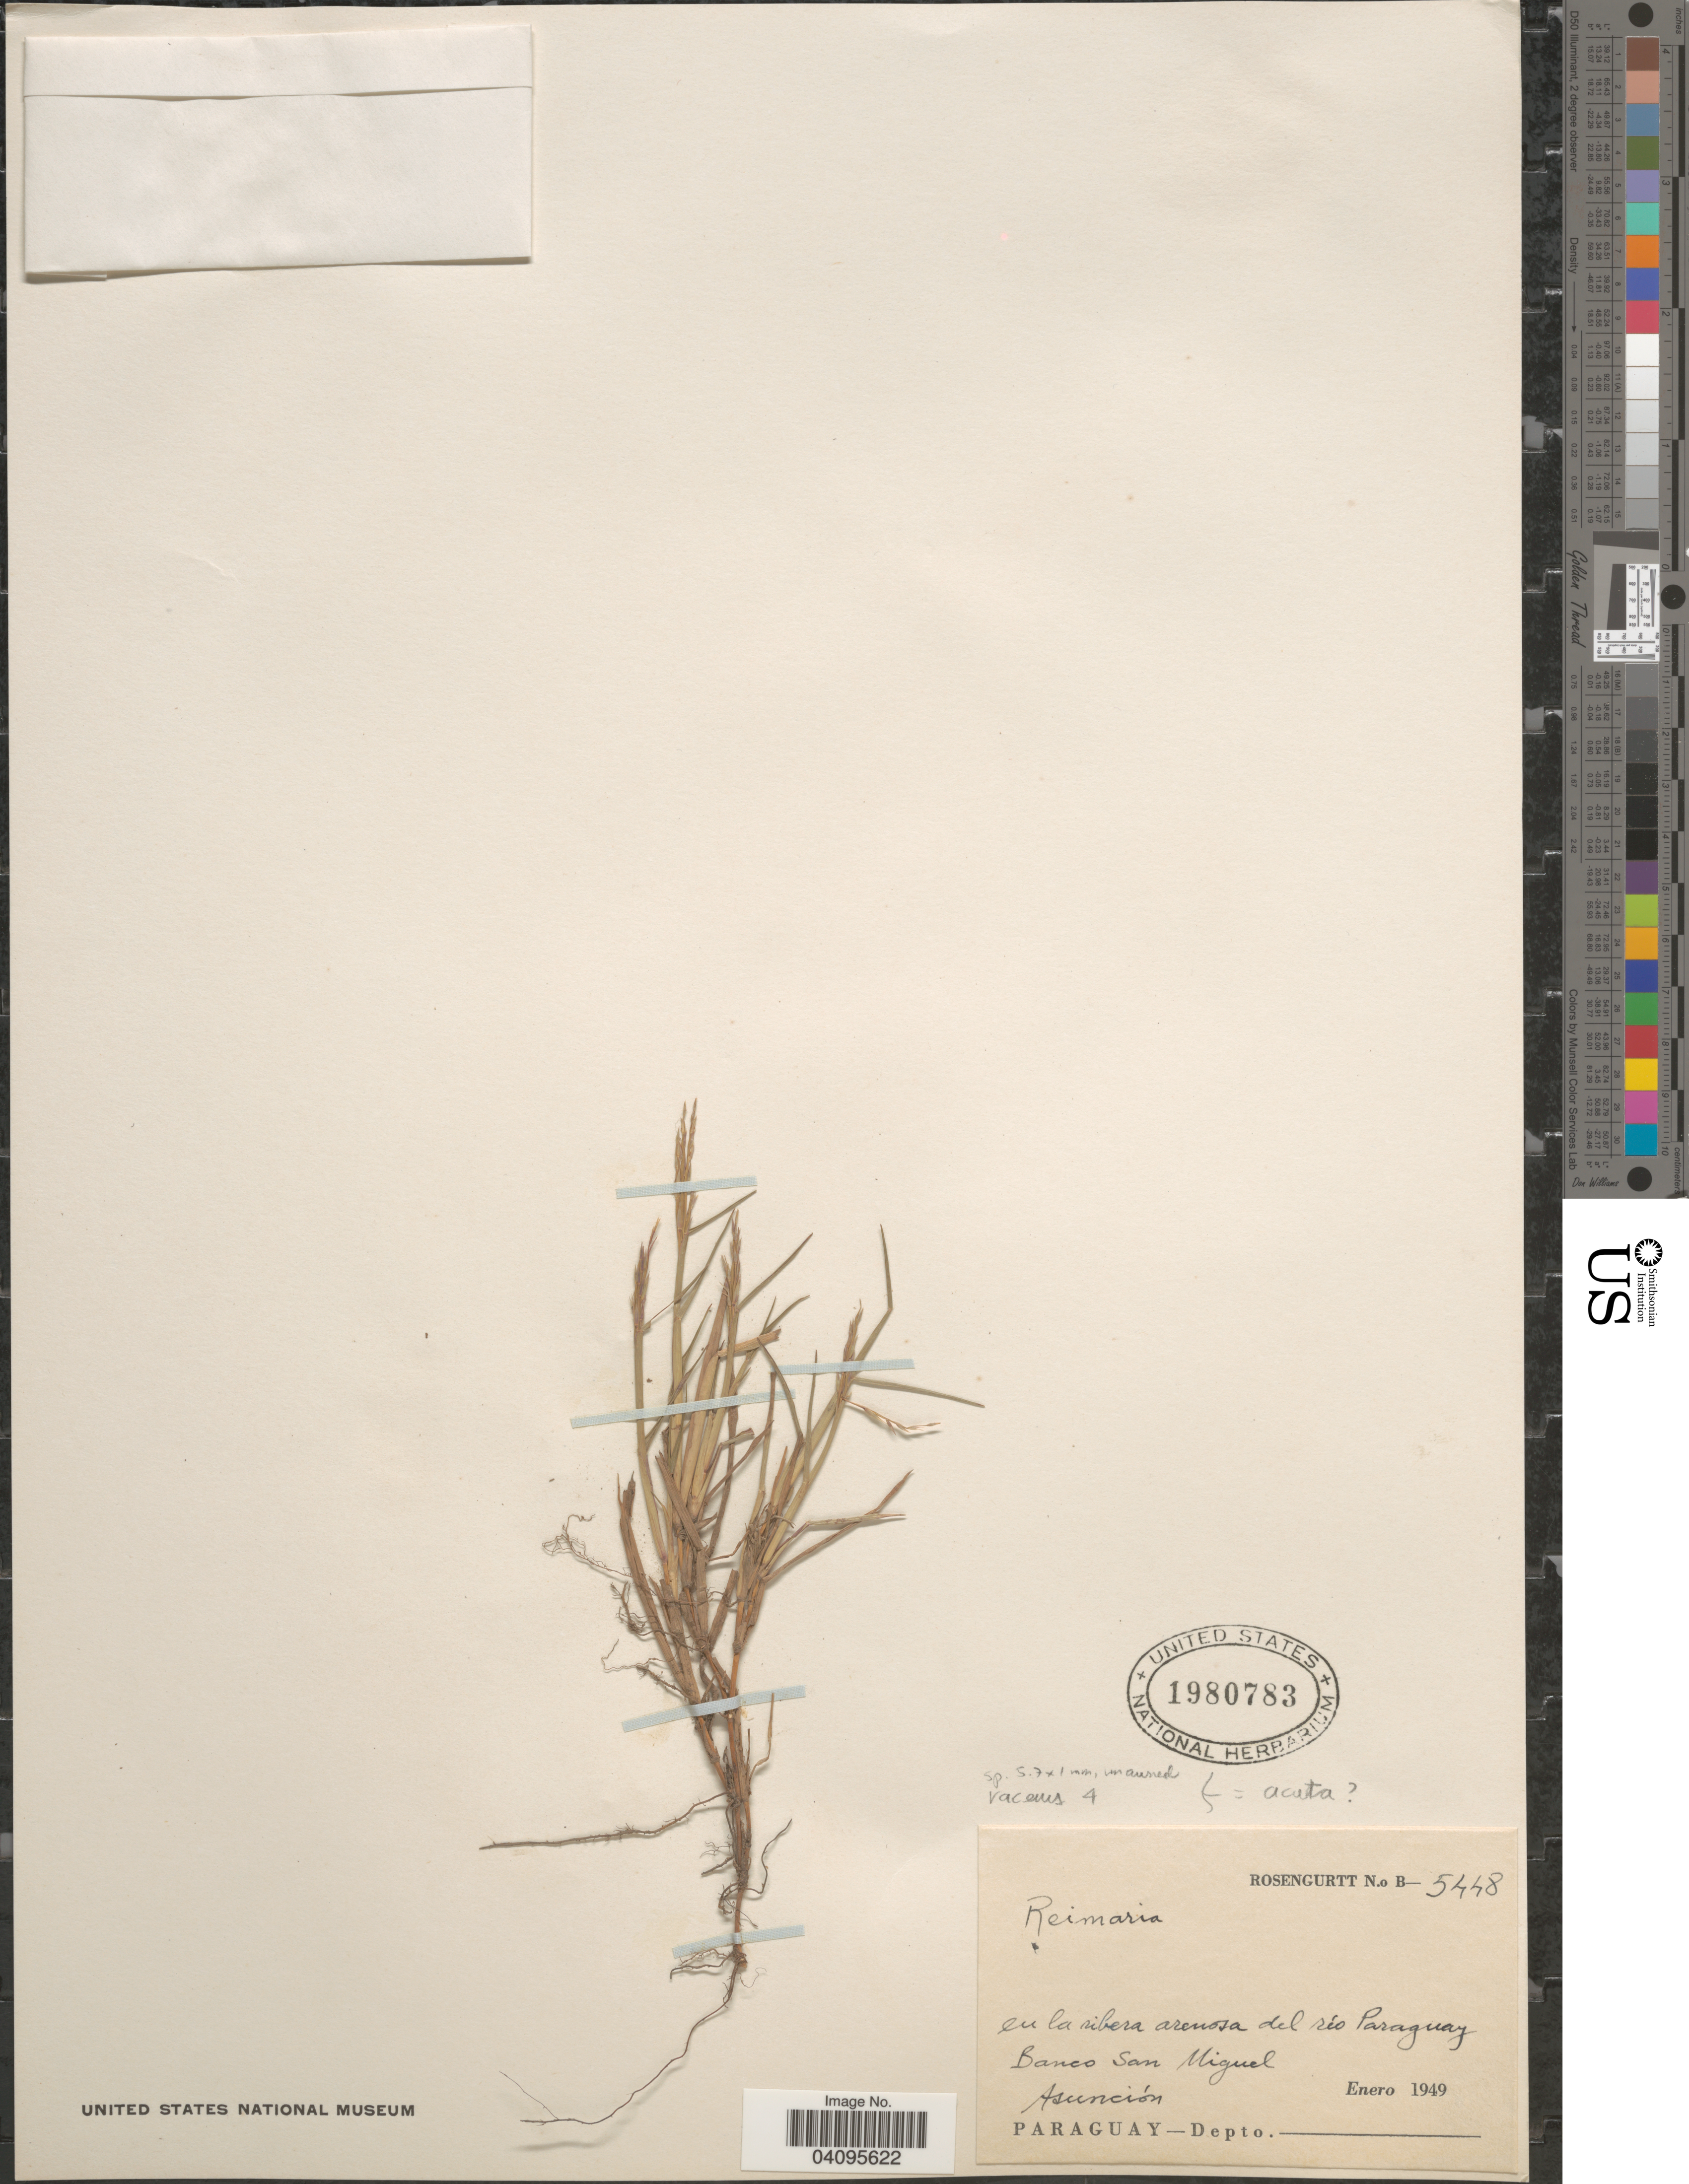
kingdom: Plantae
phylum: Tracheophyta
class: Liliopsida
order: Poales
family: Poaceae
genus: Paspalum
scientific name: Paspalum stagnophilum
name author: Morrone & Zuloaga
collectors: Rosengurtt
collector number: B-5448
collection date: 1949-01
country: Paraguay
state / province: Asuncion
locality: En la ribera arenosa del rio Paraguay Banco San Miguel.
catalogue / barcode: US 1980783